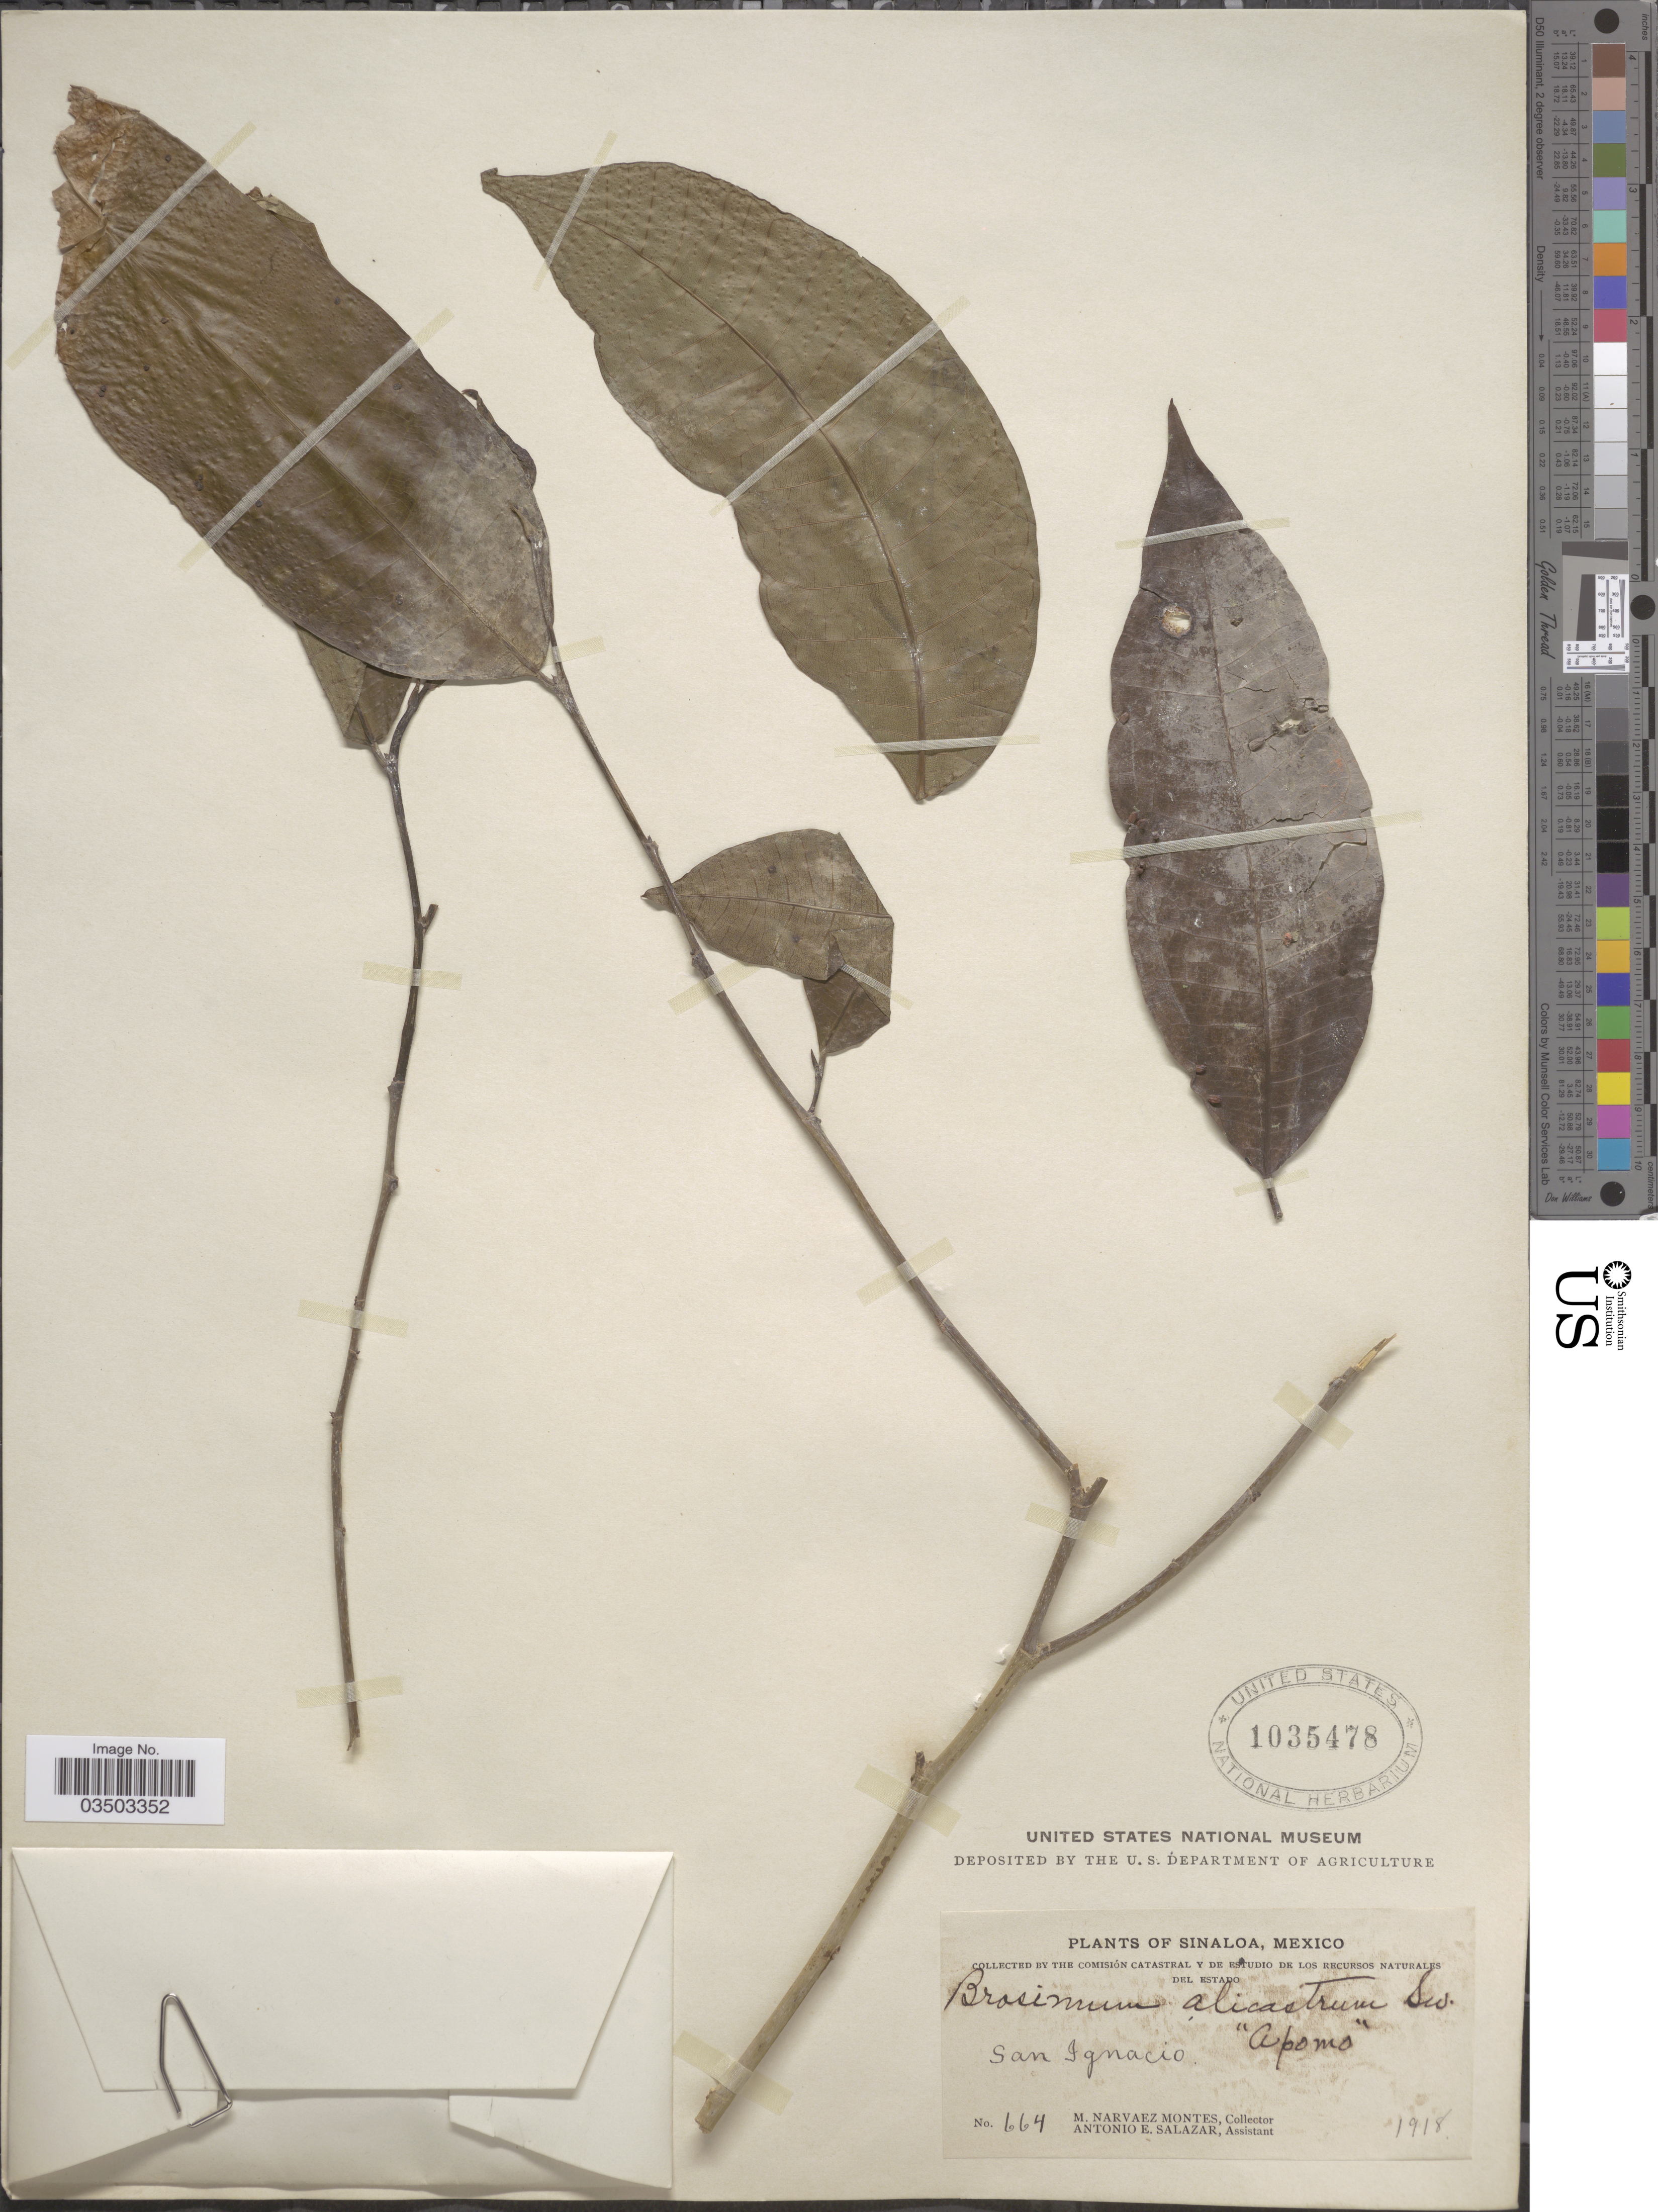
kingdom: Plantae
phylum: Tracheophyta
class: Magnoliopsida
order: Rosales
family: Moraceae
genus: Brosimum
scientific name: Brosimum alicastrum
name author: Sw.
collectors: M. Narvaez-Montes & A. E. Salazar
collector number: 664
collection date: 1918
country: Mexico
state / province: Sinaloa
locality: San Ignacio.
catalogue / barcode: US 1035478